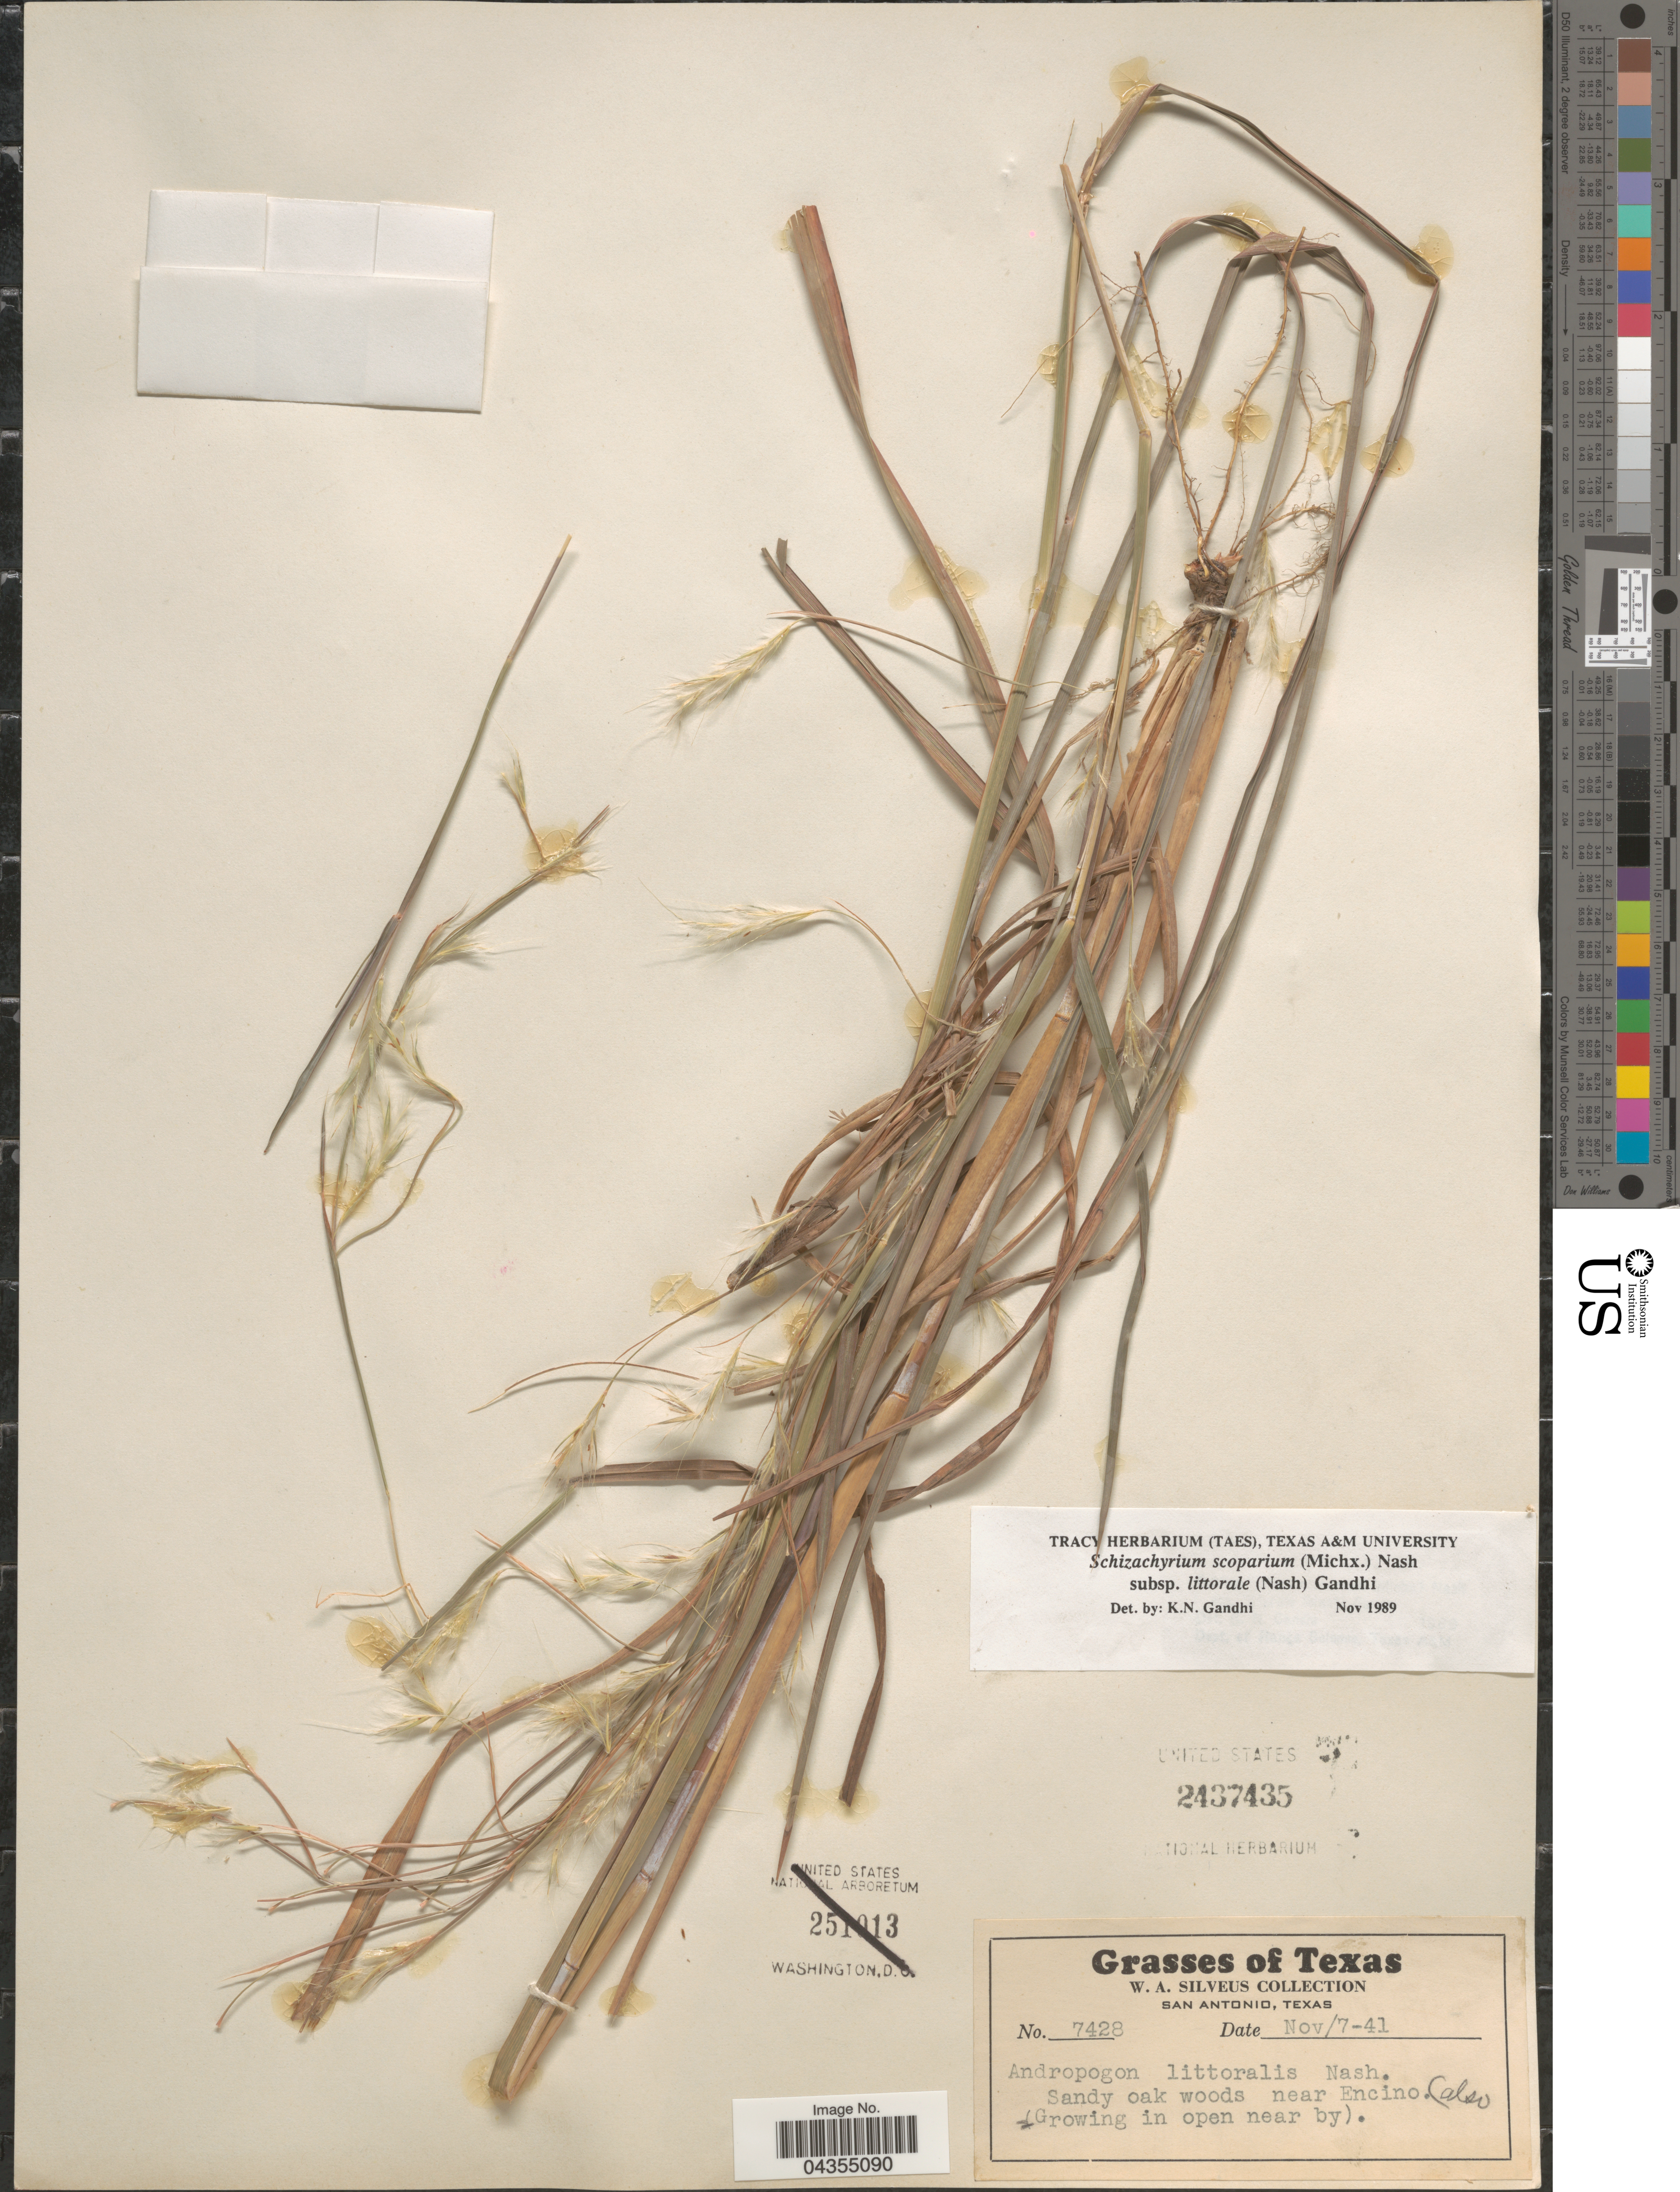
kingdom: Plantae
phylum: Tracheophyta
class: Liliopsida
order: Poales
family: Poaceae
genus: Schizachyrium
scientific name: Schizachyrium scoparium var. littorale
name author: (Nash) Gould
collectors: W. Silveus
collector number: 7428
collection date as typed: Transcribed d/m/y: 7/11/41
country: United States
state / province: Texas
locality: Sandy oak woods near Encino.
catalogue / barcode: US 2437435